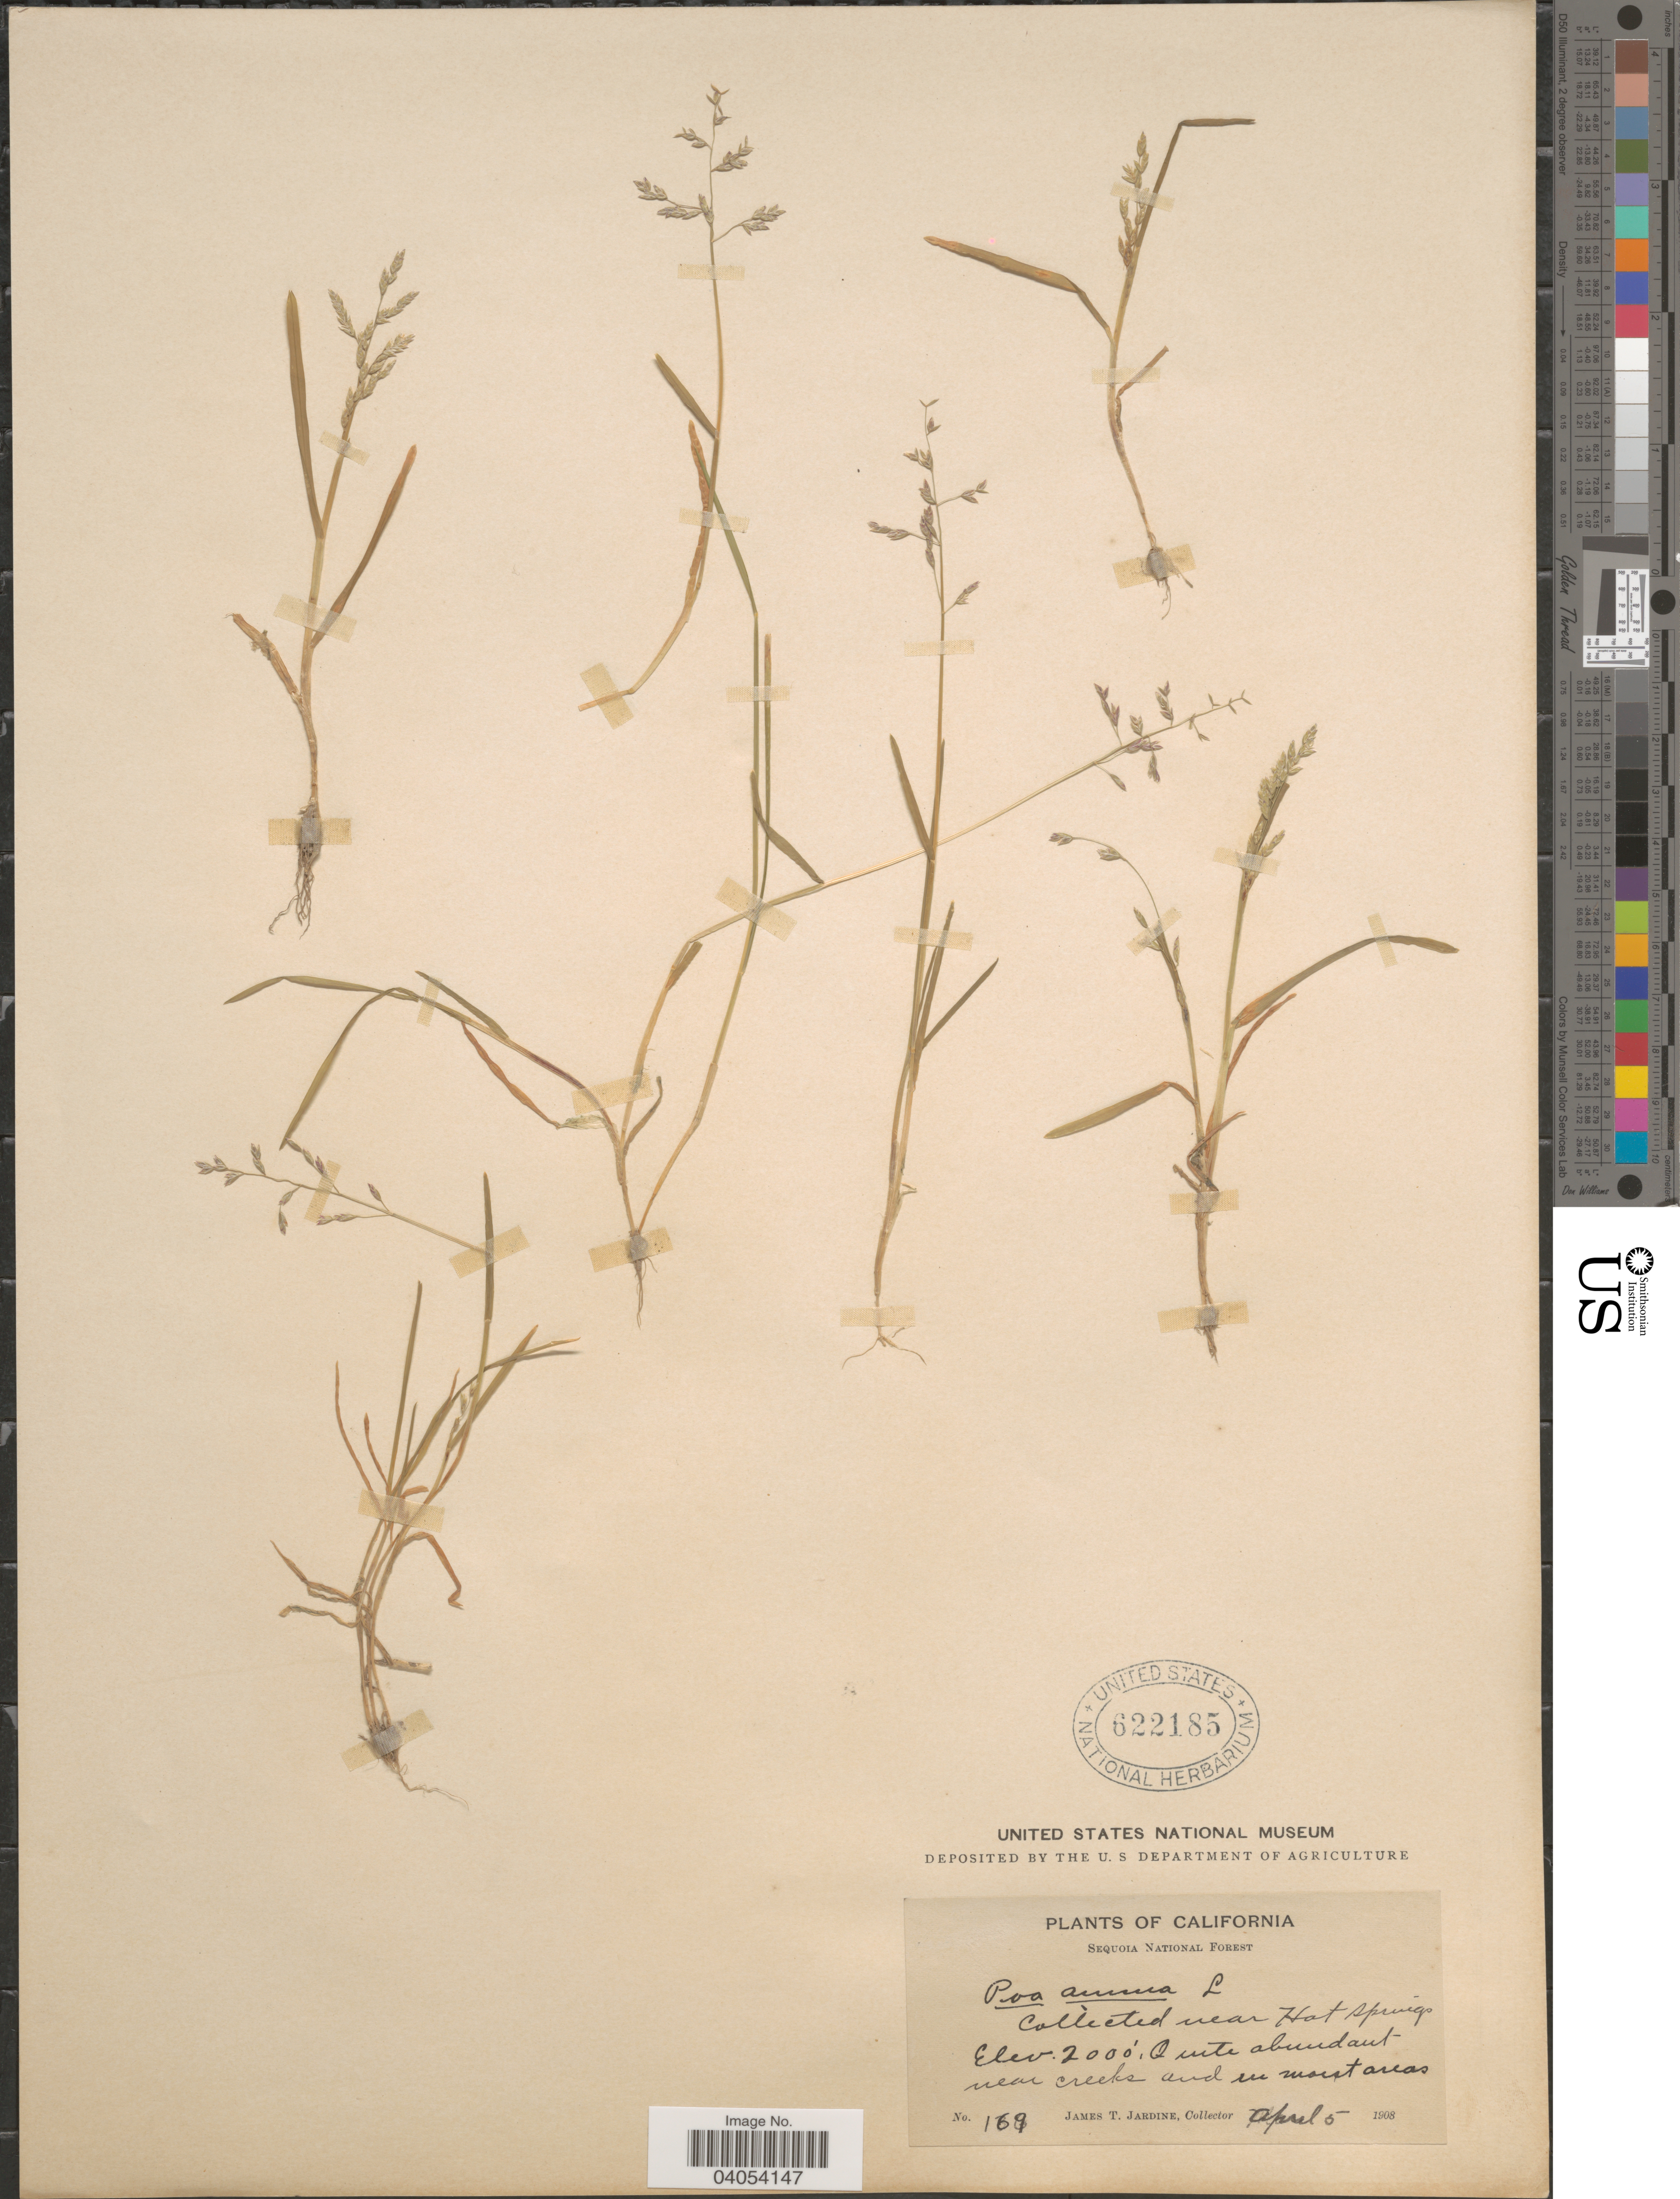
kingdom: Plantae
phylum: Tracheophyta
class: Liliopsida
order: Poales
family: Poaceae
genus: Poa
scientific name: Poa annua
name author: L.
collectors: J. T. Jardine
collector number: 169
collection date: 1908-04-05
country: United States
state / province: California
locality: Sequoia National Forest. Near Hot Springs.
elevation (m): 610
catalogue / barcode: US 622185